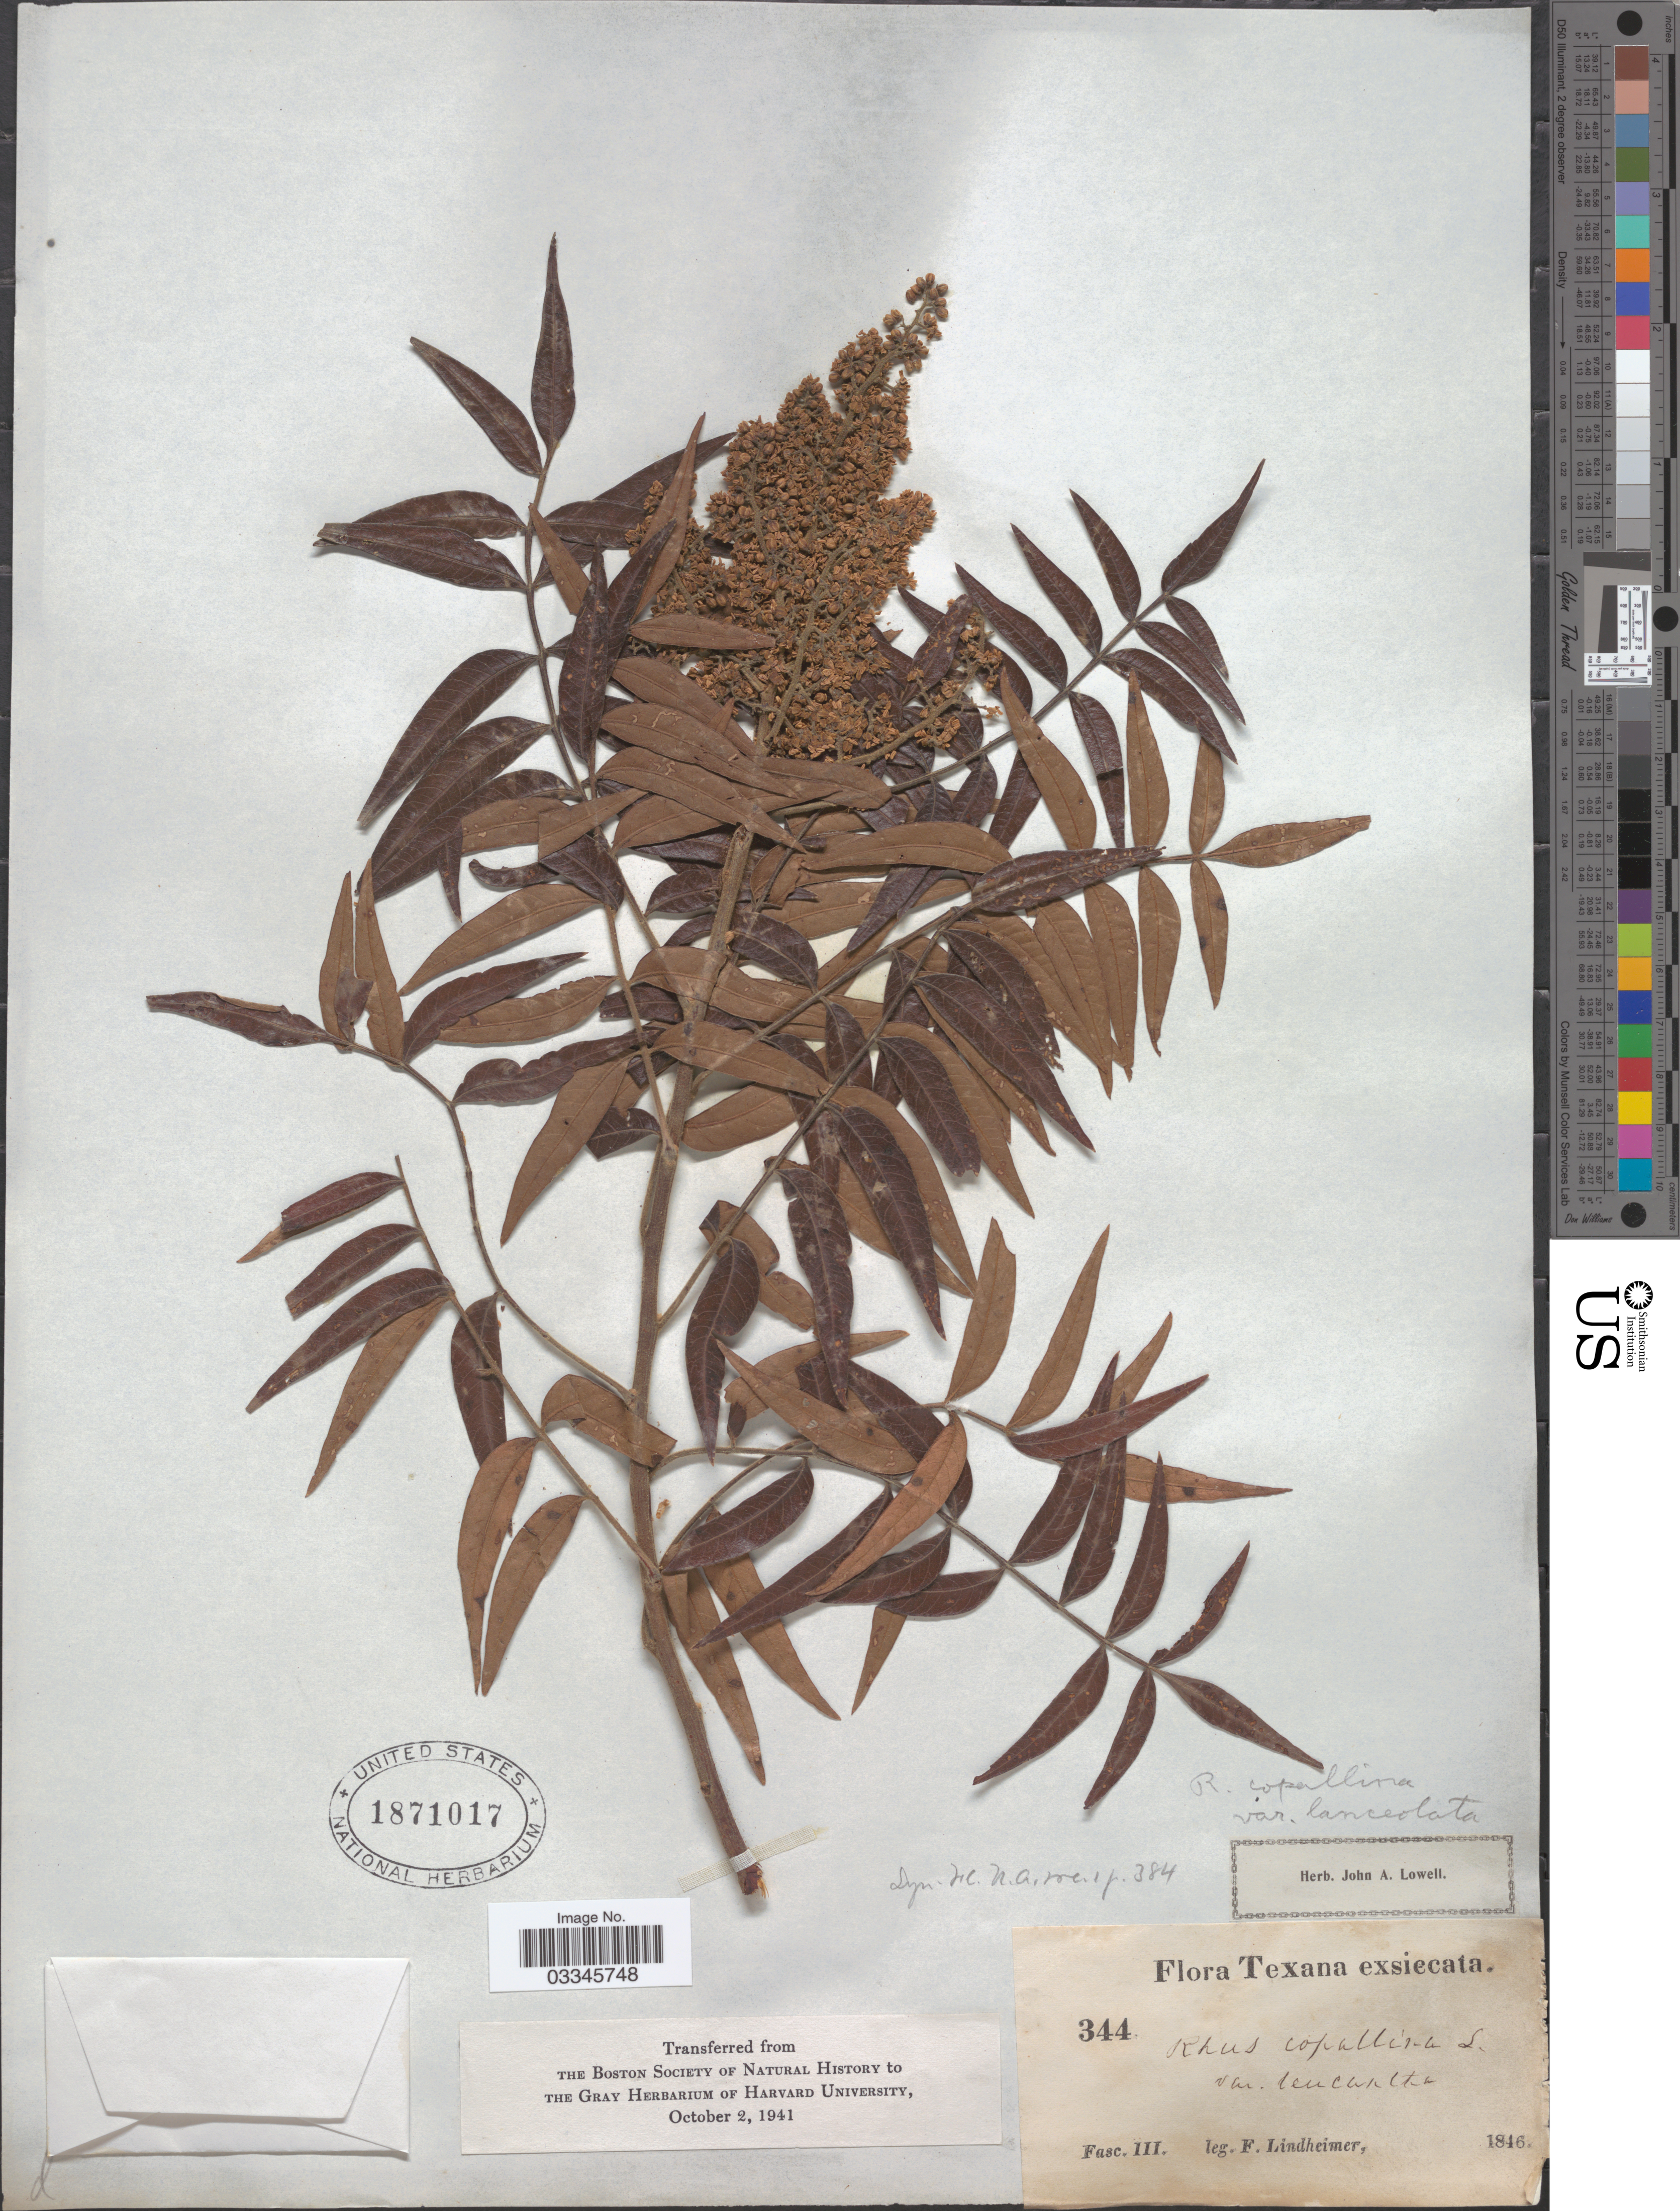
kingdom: Plantae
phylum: Tracheophyta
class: Magnoliopsida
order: Sapindales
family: Anacardiaceae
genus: Rhus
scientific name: Rhus copallinum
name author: L.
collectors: F. Lindheimer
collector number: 344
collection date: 1846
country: United States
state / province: Texas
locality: Fasc III [unsure placement]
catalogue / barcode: US 1871017